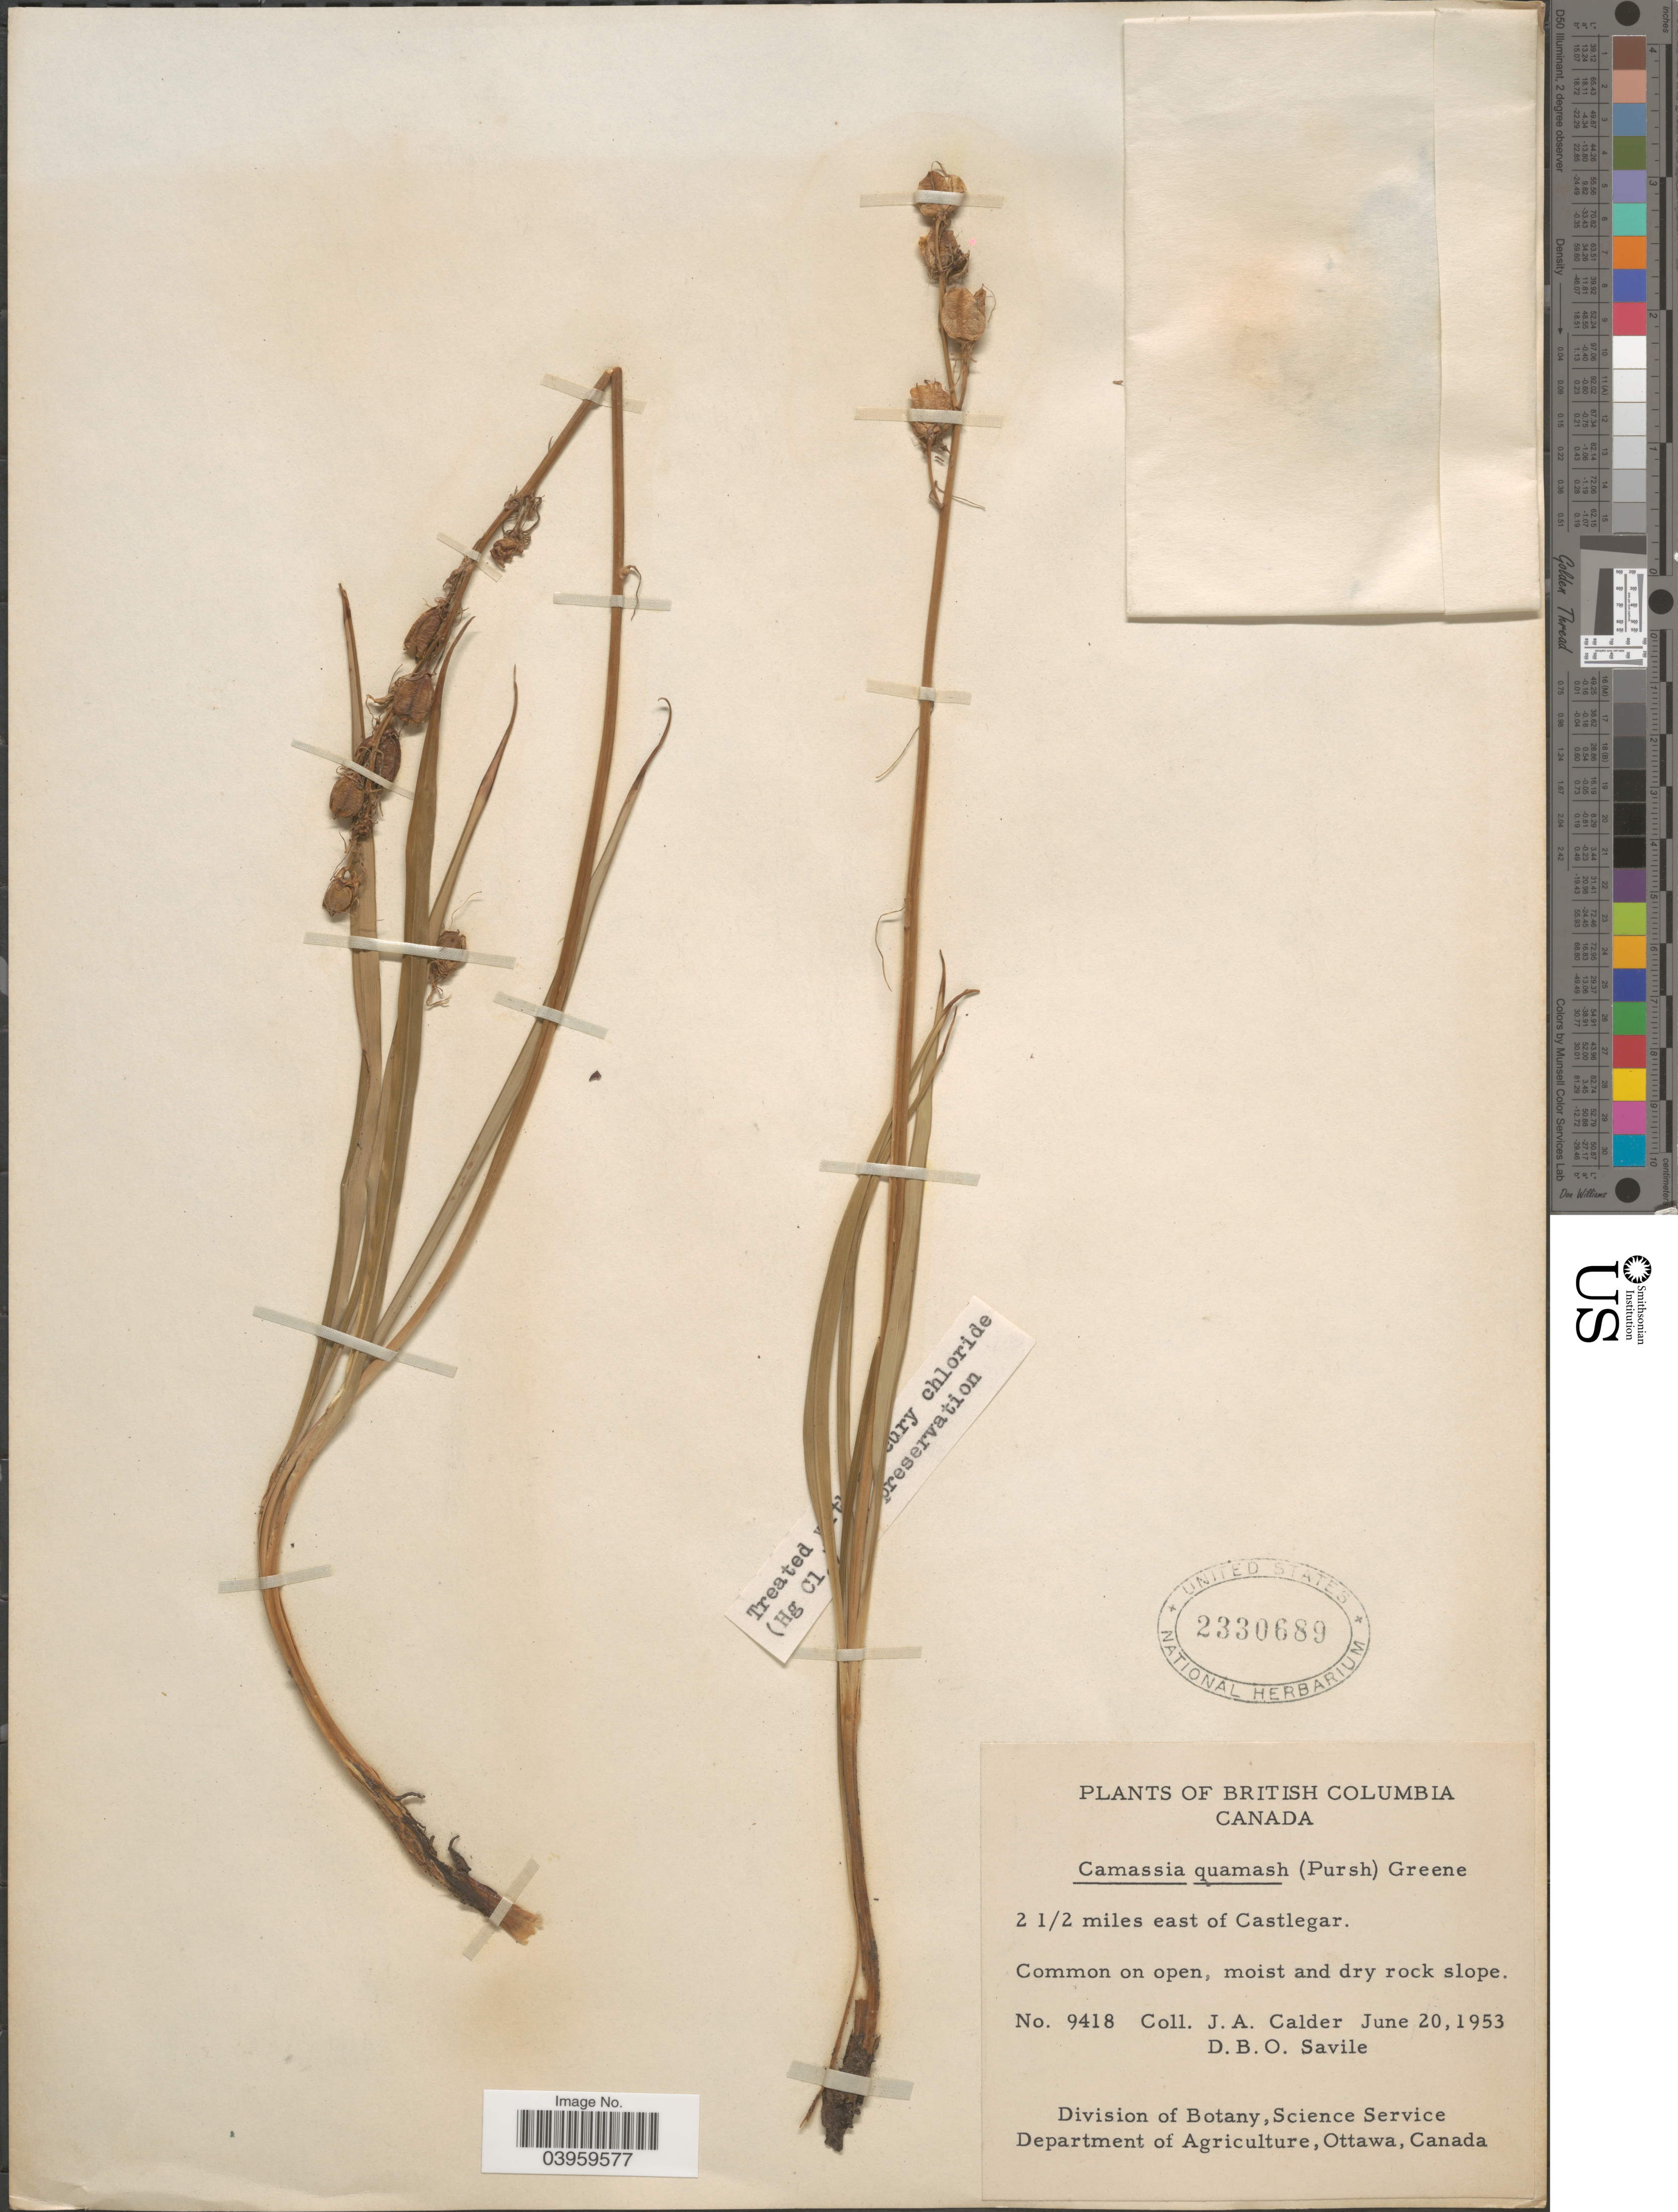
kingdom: Plantae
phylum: Tracheophyta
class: Liliopsida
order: Asparagales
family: Asparagaceae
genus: Camassia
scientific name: Camassia quamash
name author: (Pursh) Greene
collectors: J. A. Calder & D. Savile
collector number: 9418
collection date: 1953-06-20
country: Canada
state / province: British Columbia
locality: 2½ miles east of Castlegar. On open, moist and dry rock slope.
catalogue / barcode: US 2330689